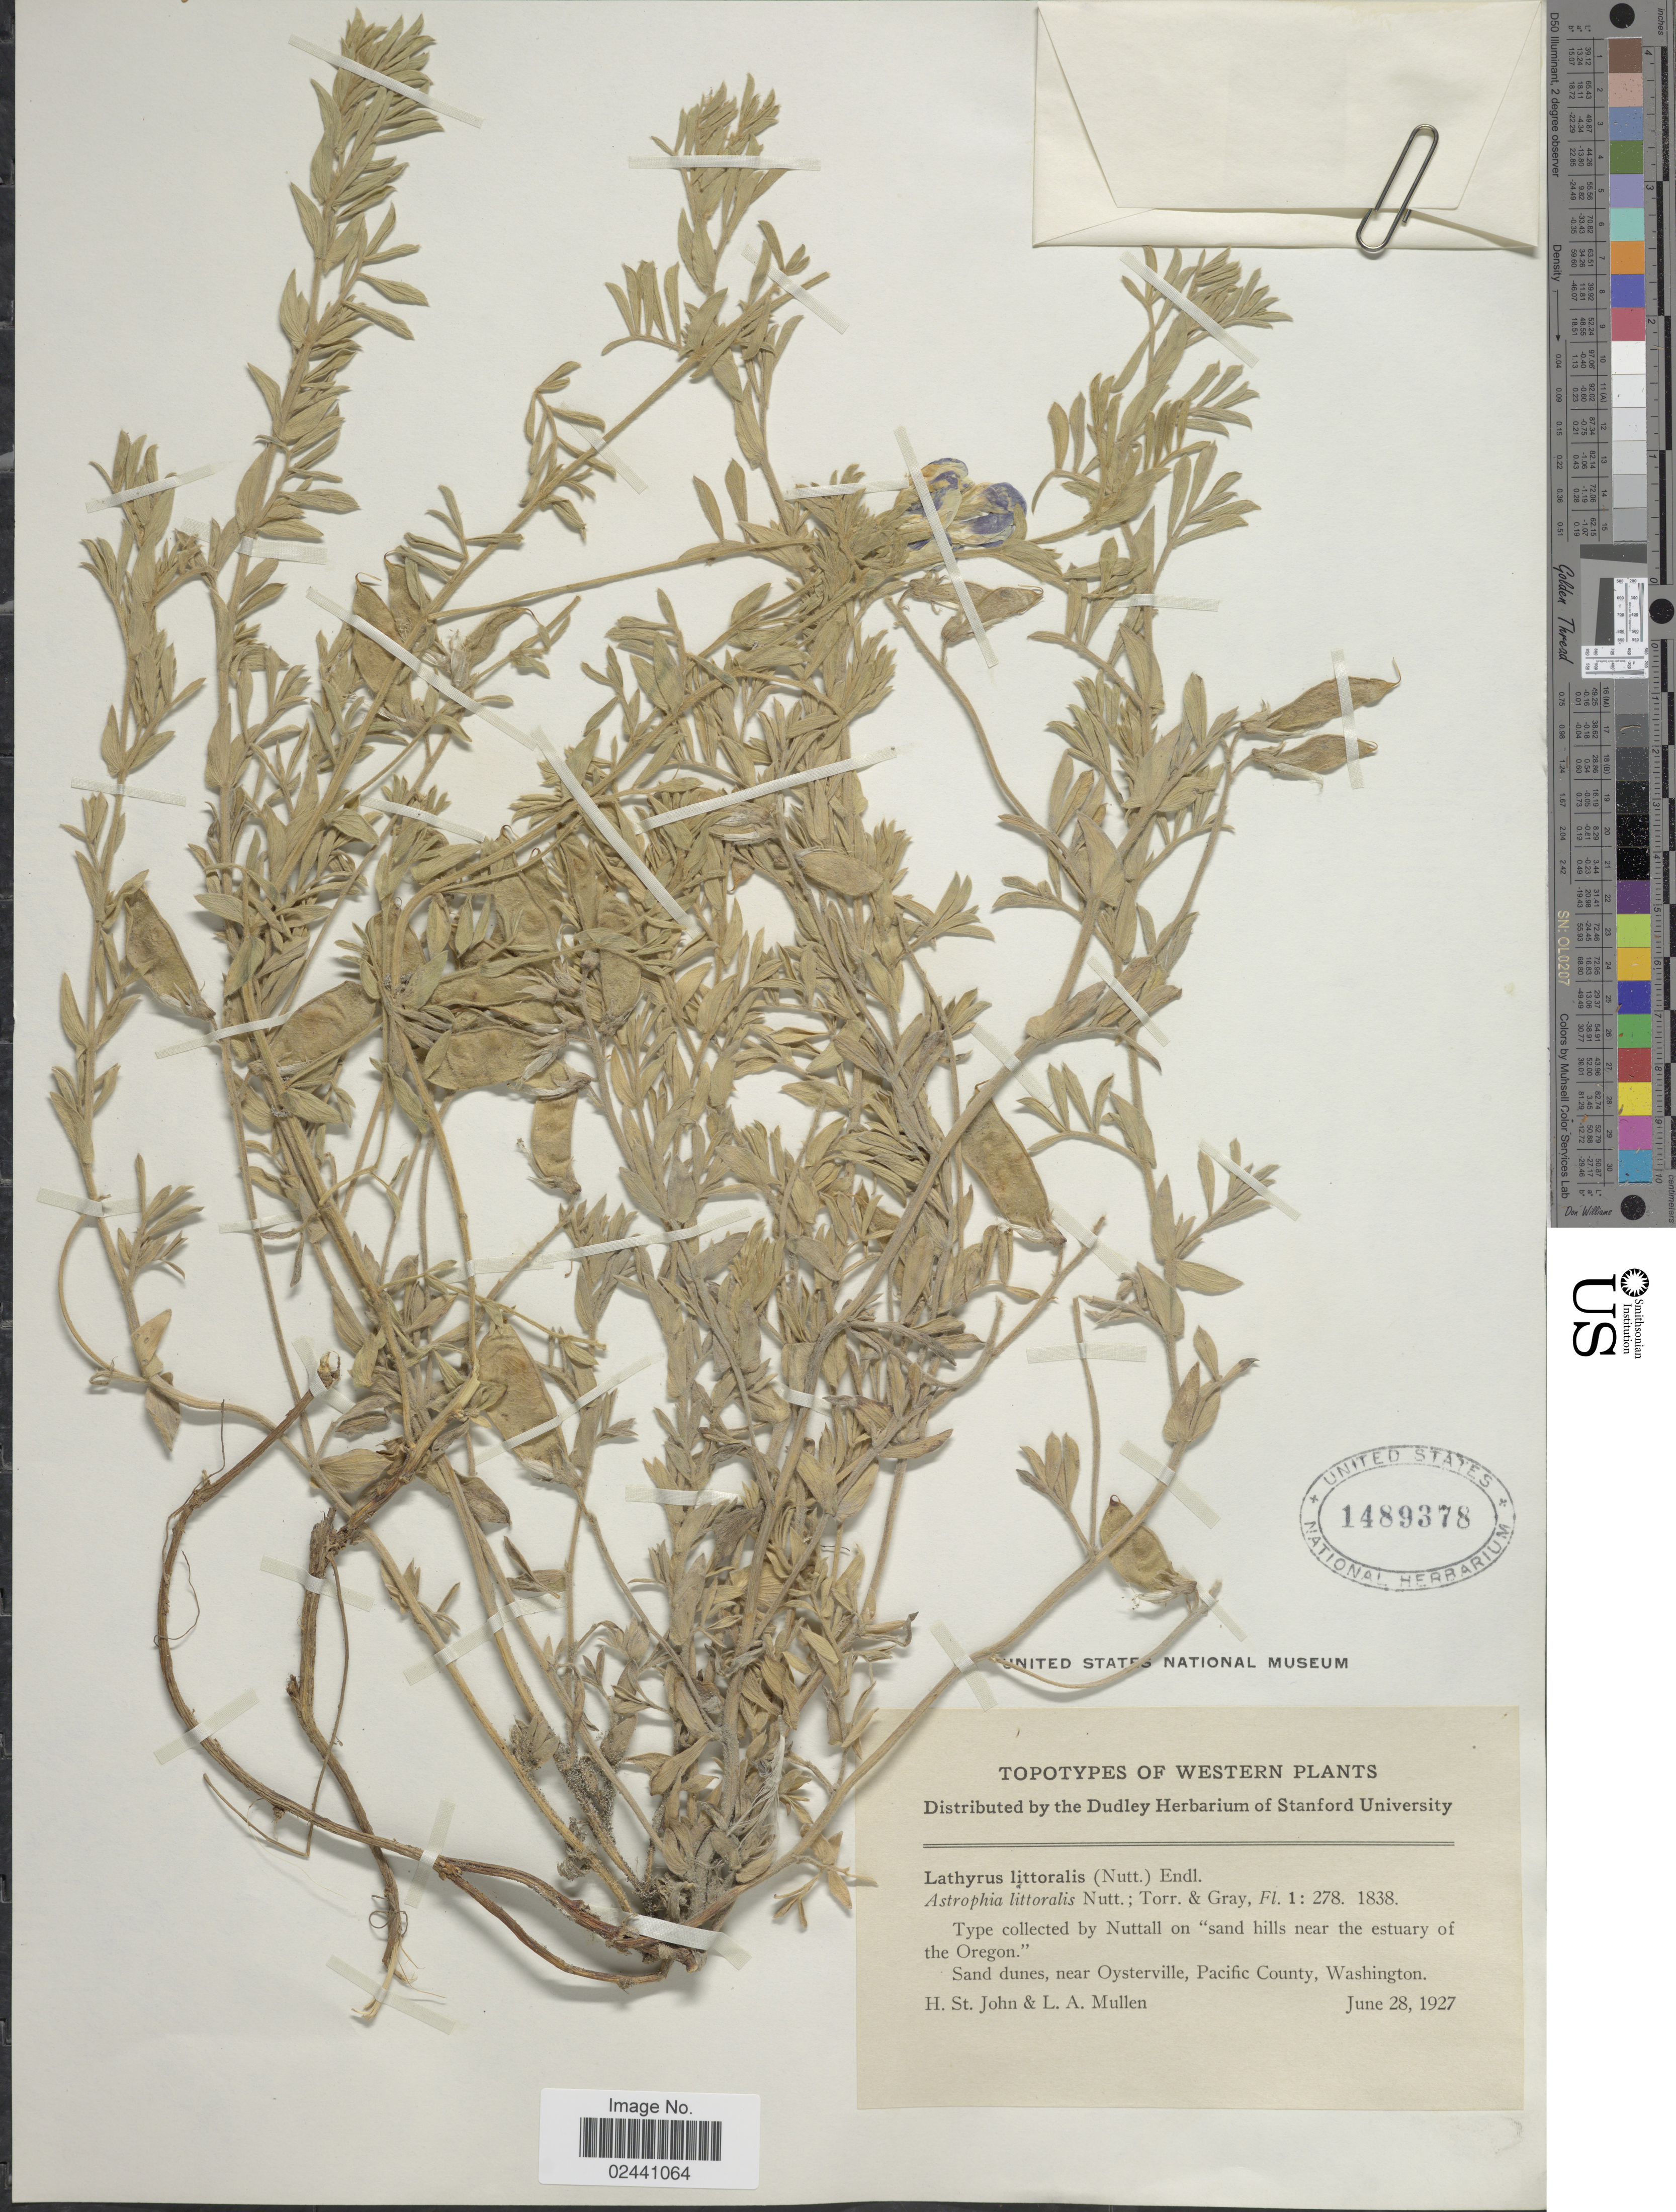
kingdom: Plantae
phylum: Tracheophyta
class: Magnoliopsida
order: Fabales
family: Fabaceae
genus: Lathyrus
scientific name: Lathyrus littoralis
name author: (Torr. & A. Gray) Walp.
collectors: H. St. John & L. Mullen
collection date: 1927-06-28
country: United States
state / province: Washington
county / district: Pacific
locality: Sand hills near the estuary of the Oregon. Sand dunes, near Oysterville, Pacific County. Western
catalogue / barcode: US 1489378